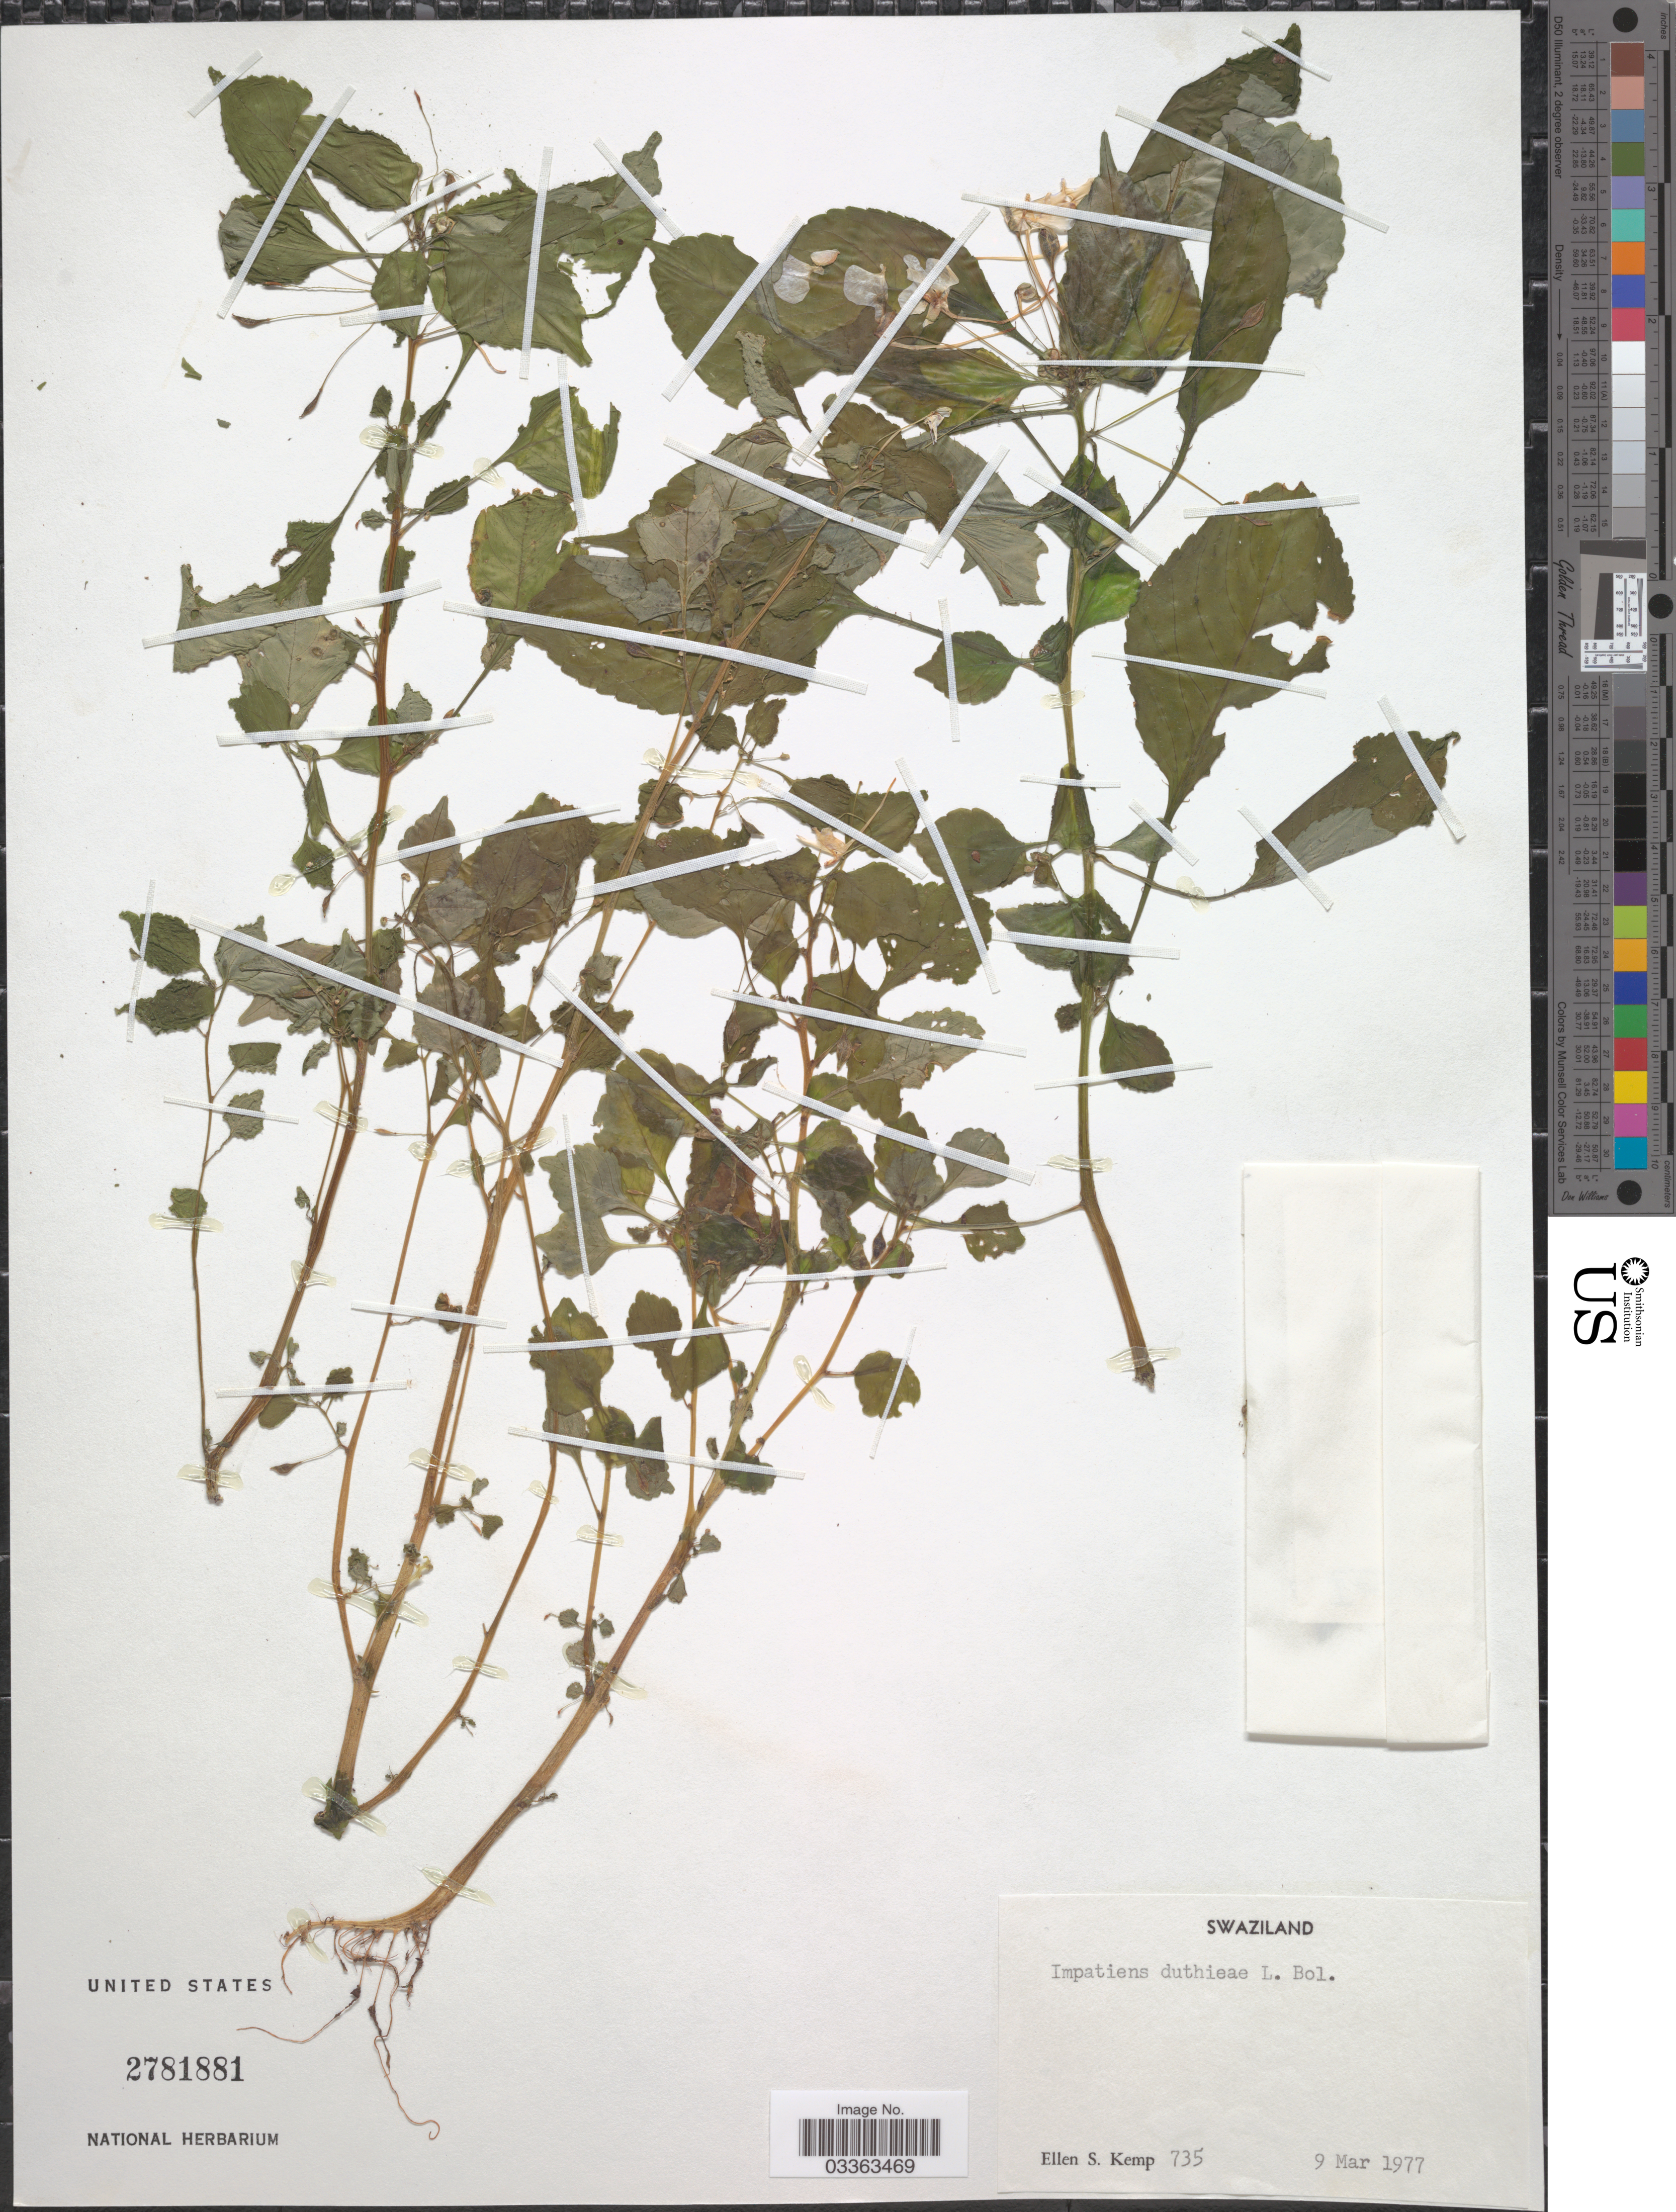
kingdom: Plantae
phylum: Tracheophyta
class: Magnoliopsida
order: Ericales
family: Balsaminaceae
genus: Impatiens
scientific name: Impatiens duthieae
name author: Bolus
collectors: E. S. Kemp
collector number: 735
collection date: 1977-03-09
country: Eswatini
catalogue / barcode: US 2781881